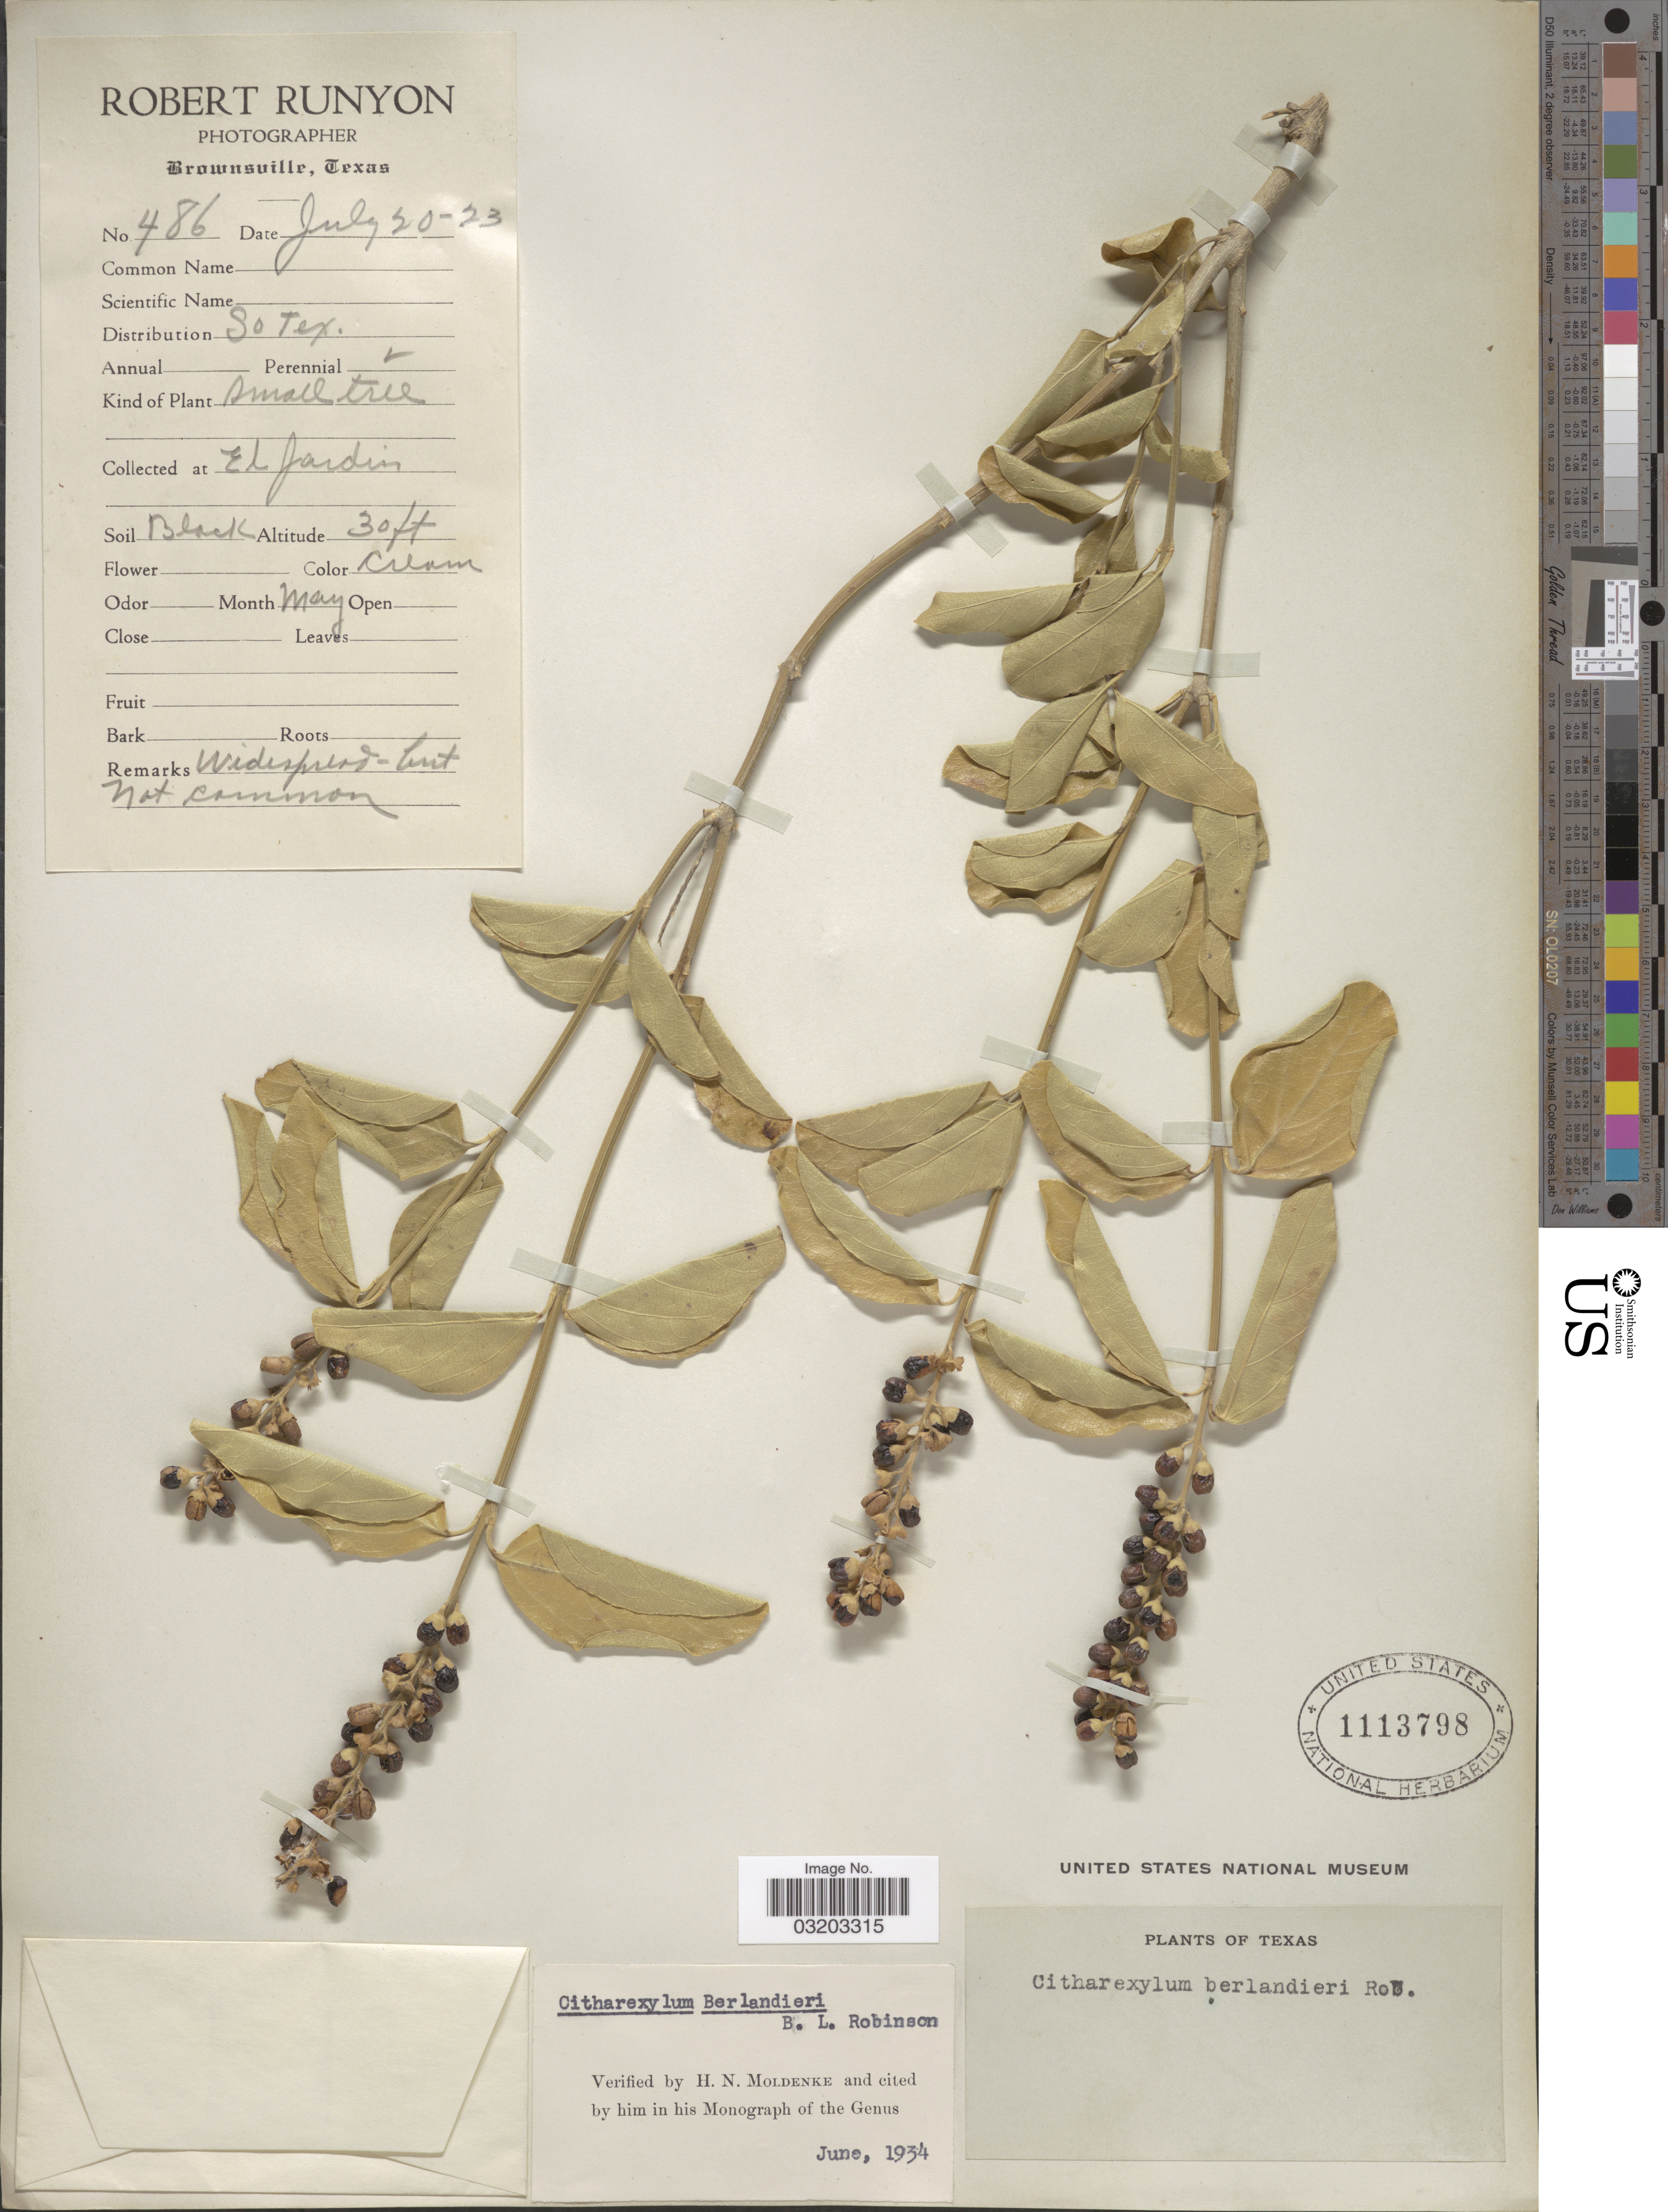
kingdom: Plantae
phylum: Tracheophyta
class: Magnoliopsida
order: Lamiales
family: Verbenaceae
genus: Citharexylum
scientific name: Citharexylum berlandieri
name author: B.L. Rob.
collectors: R. Runyon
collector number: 486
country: United States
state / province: Texas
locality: El Jardin.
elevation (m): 9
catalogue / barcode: US 1113798